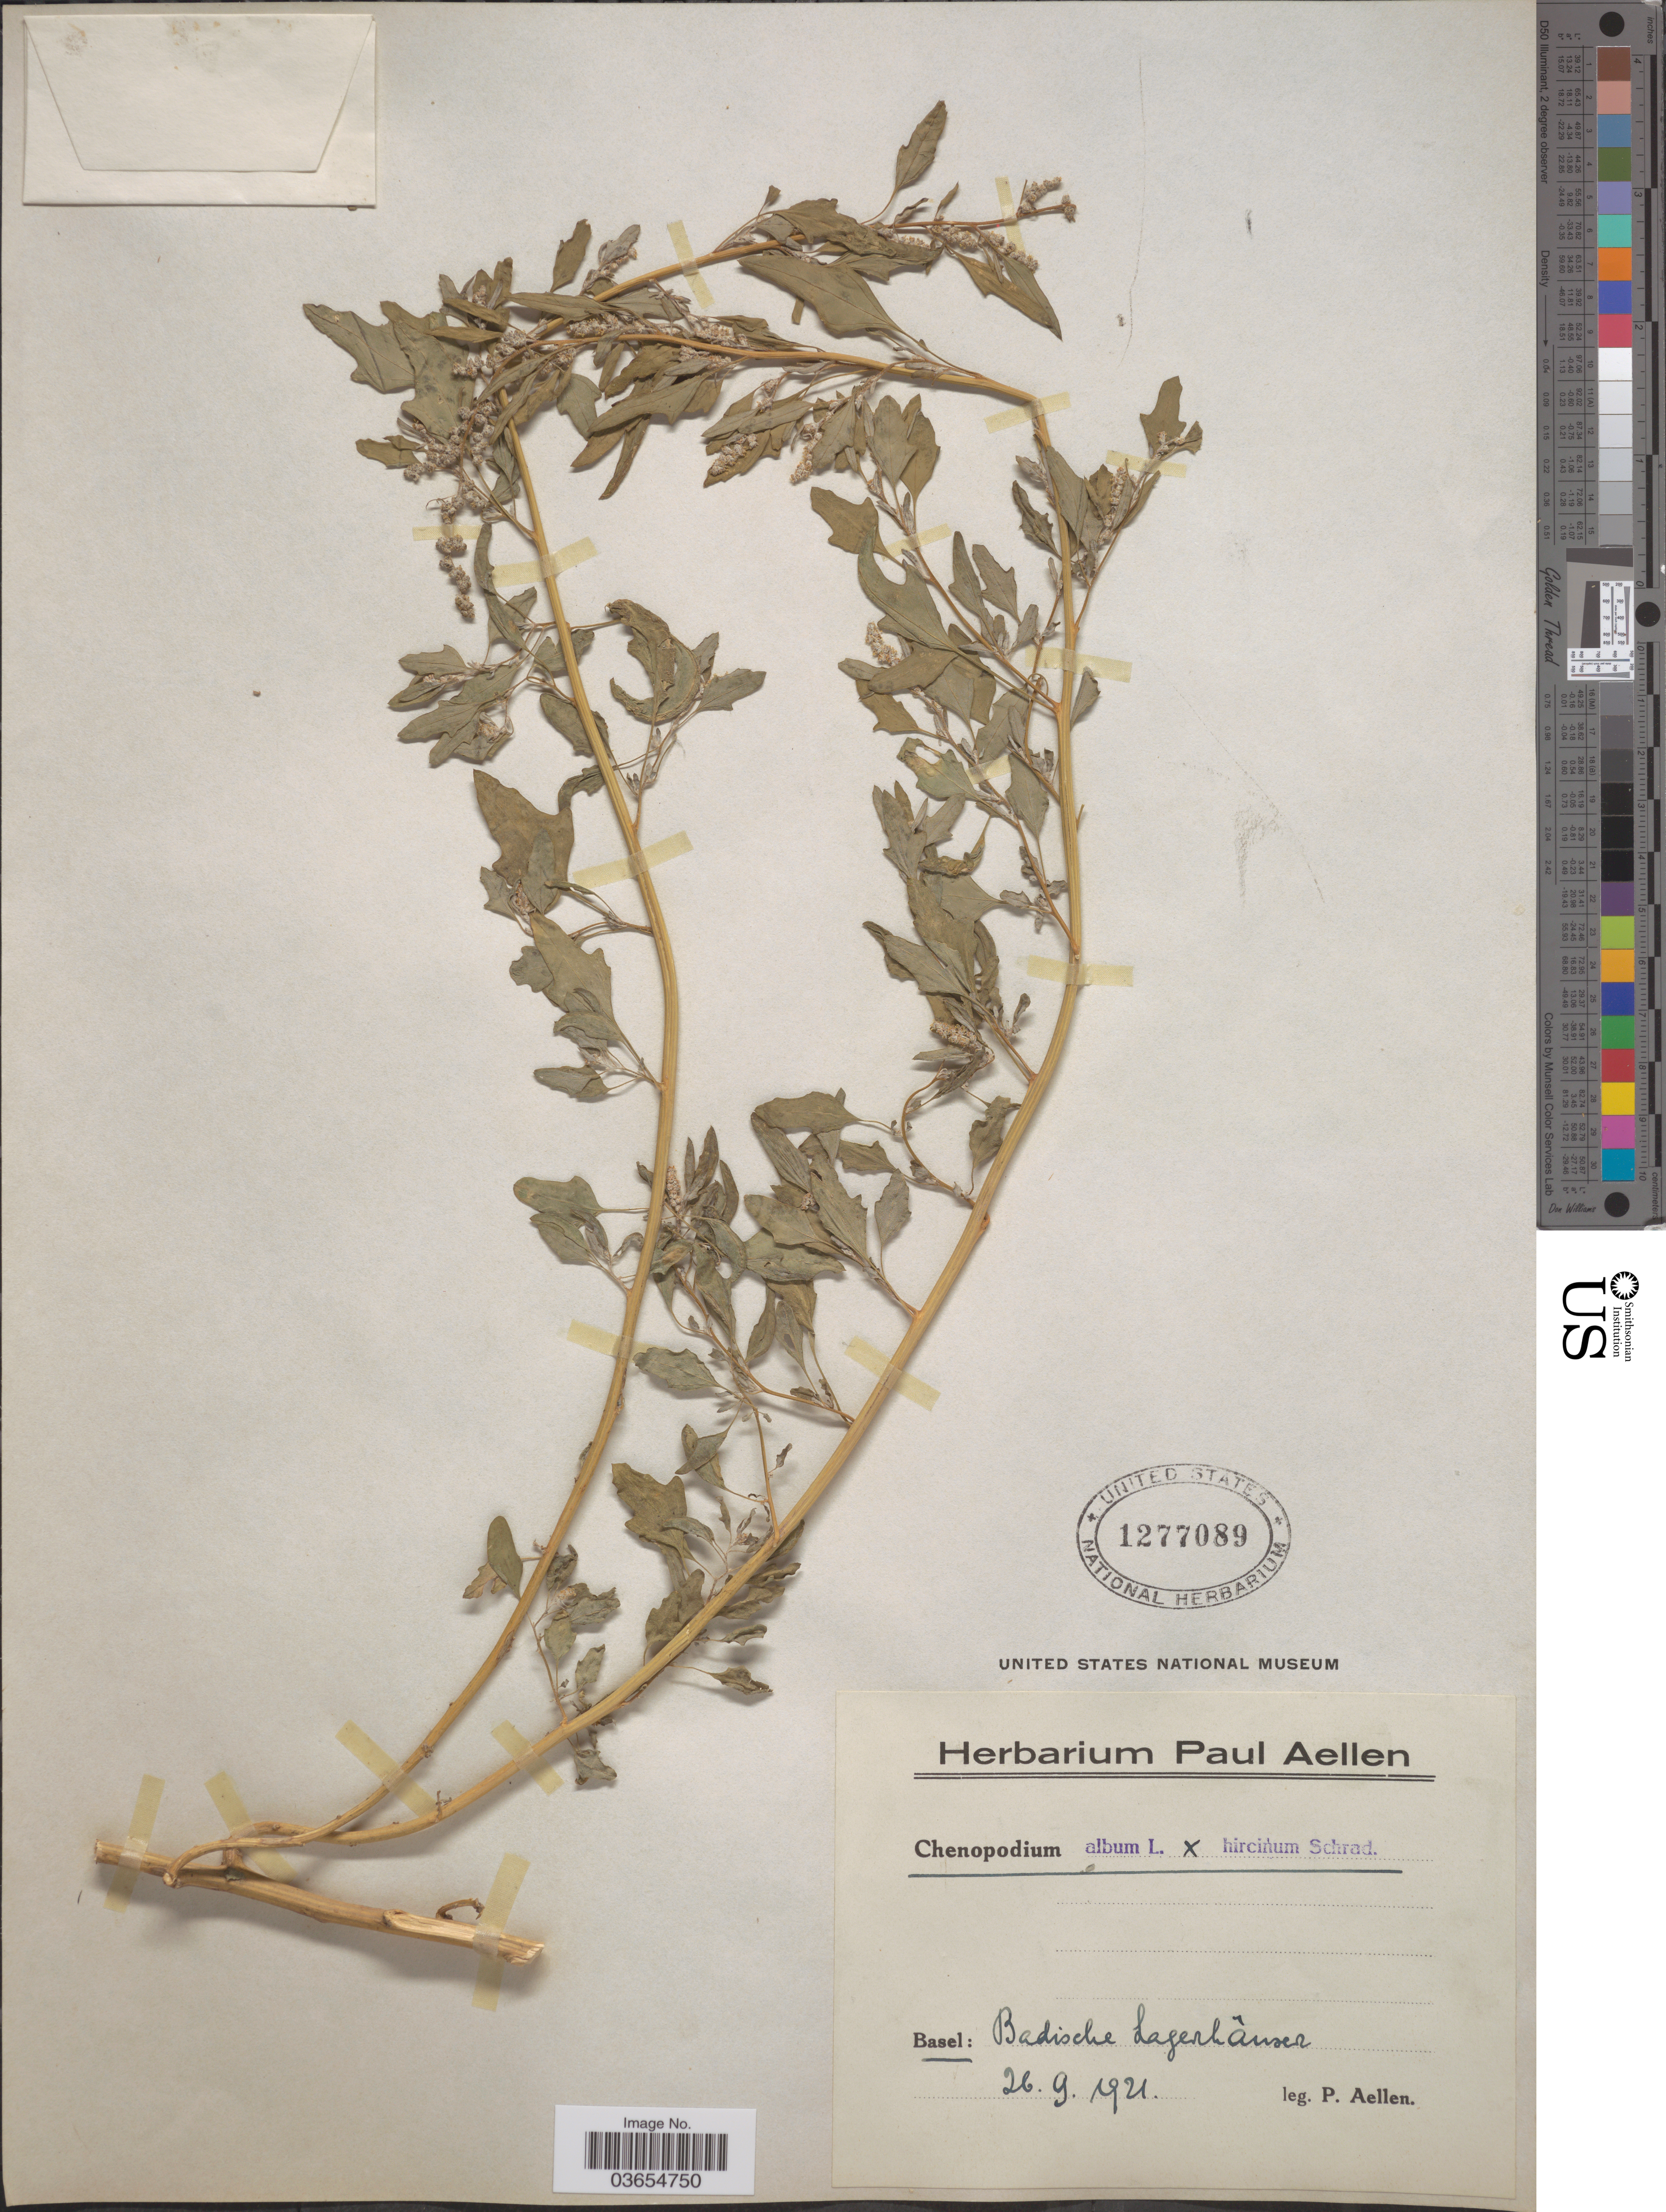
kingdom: Plantae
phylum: Tracheophyta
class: Magnoliopsida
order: Caryophyllales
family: Amaranthaceae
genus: Chenopodium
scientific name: Chenopodium album x C. hircinum Schrad.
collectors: P. Aellen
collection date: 1921-09-26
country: Switzerland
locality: Basel: Badische Lagerhâuser.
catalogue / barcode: US 1277089